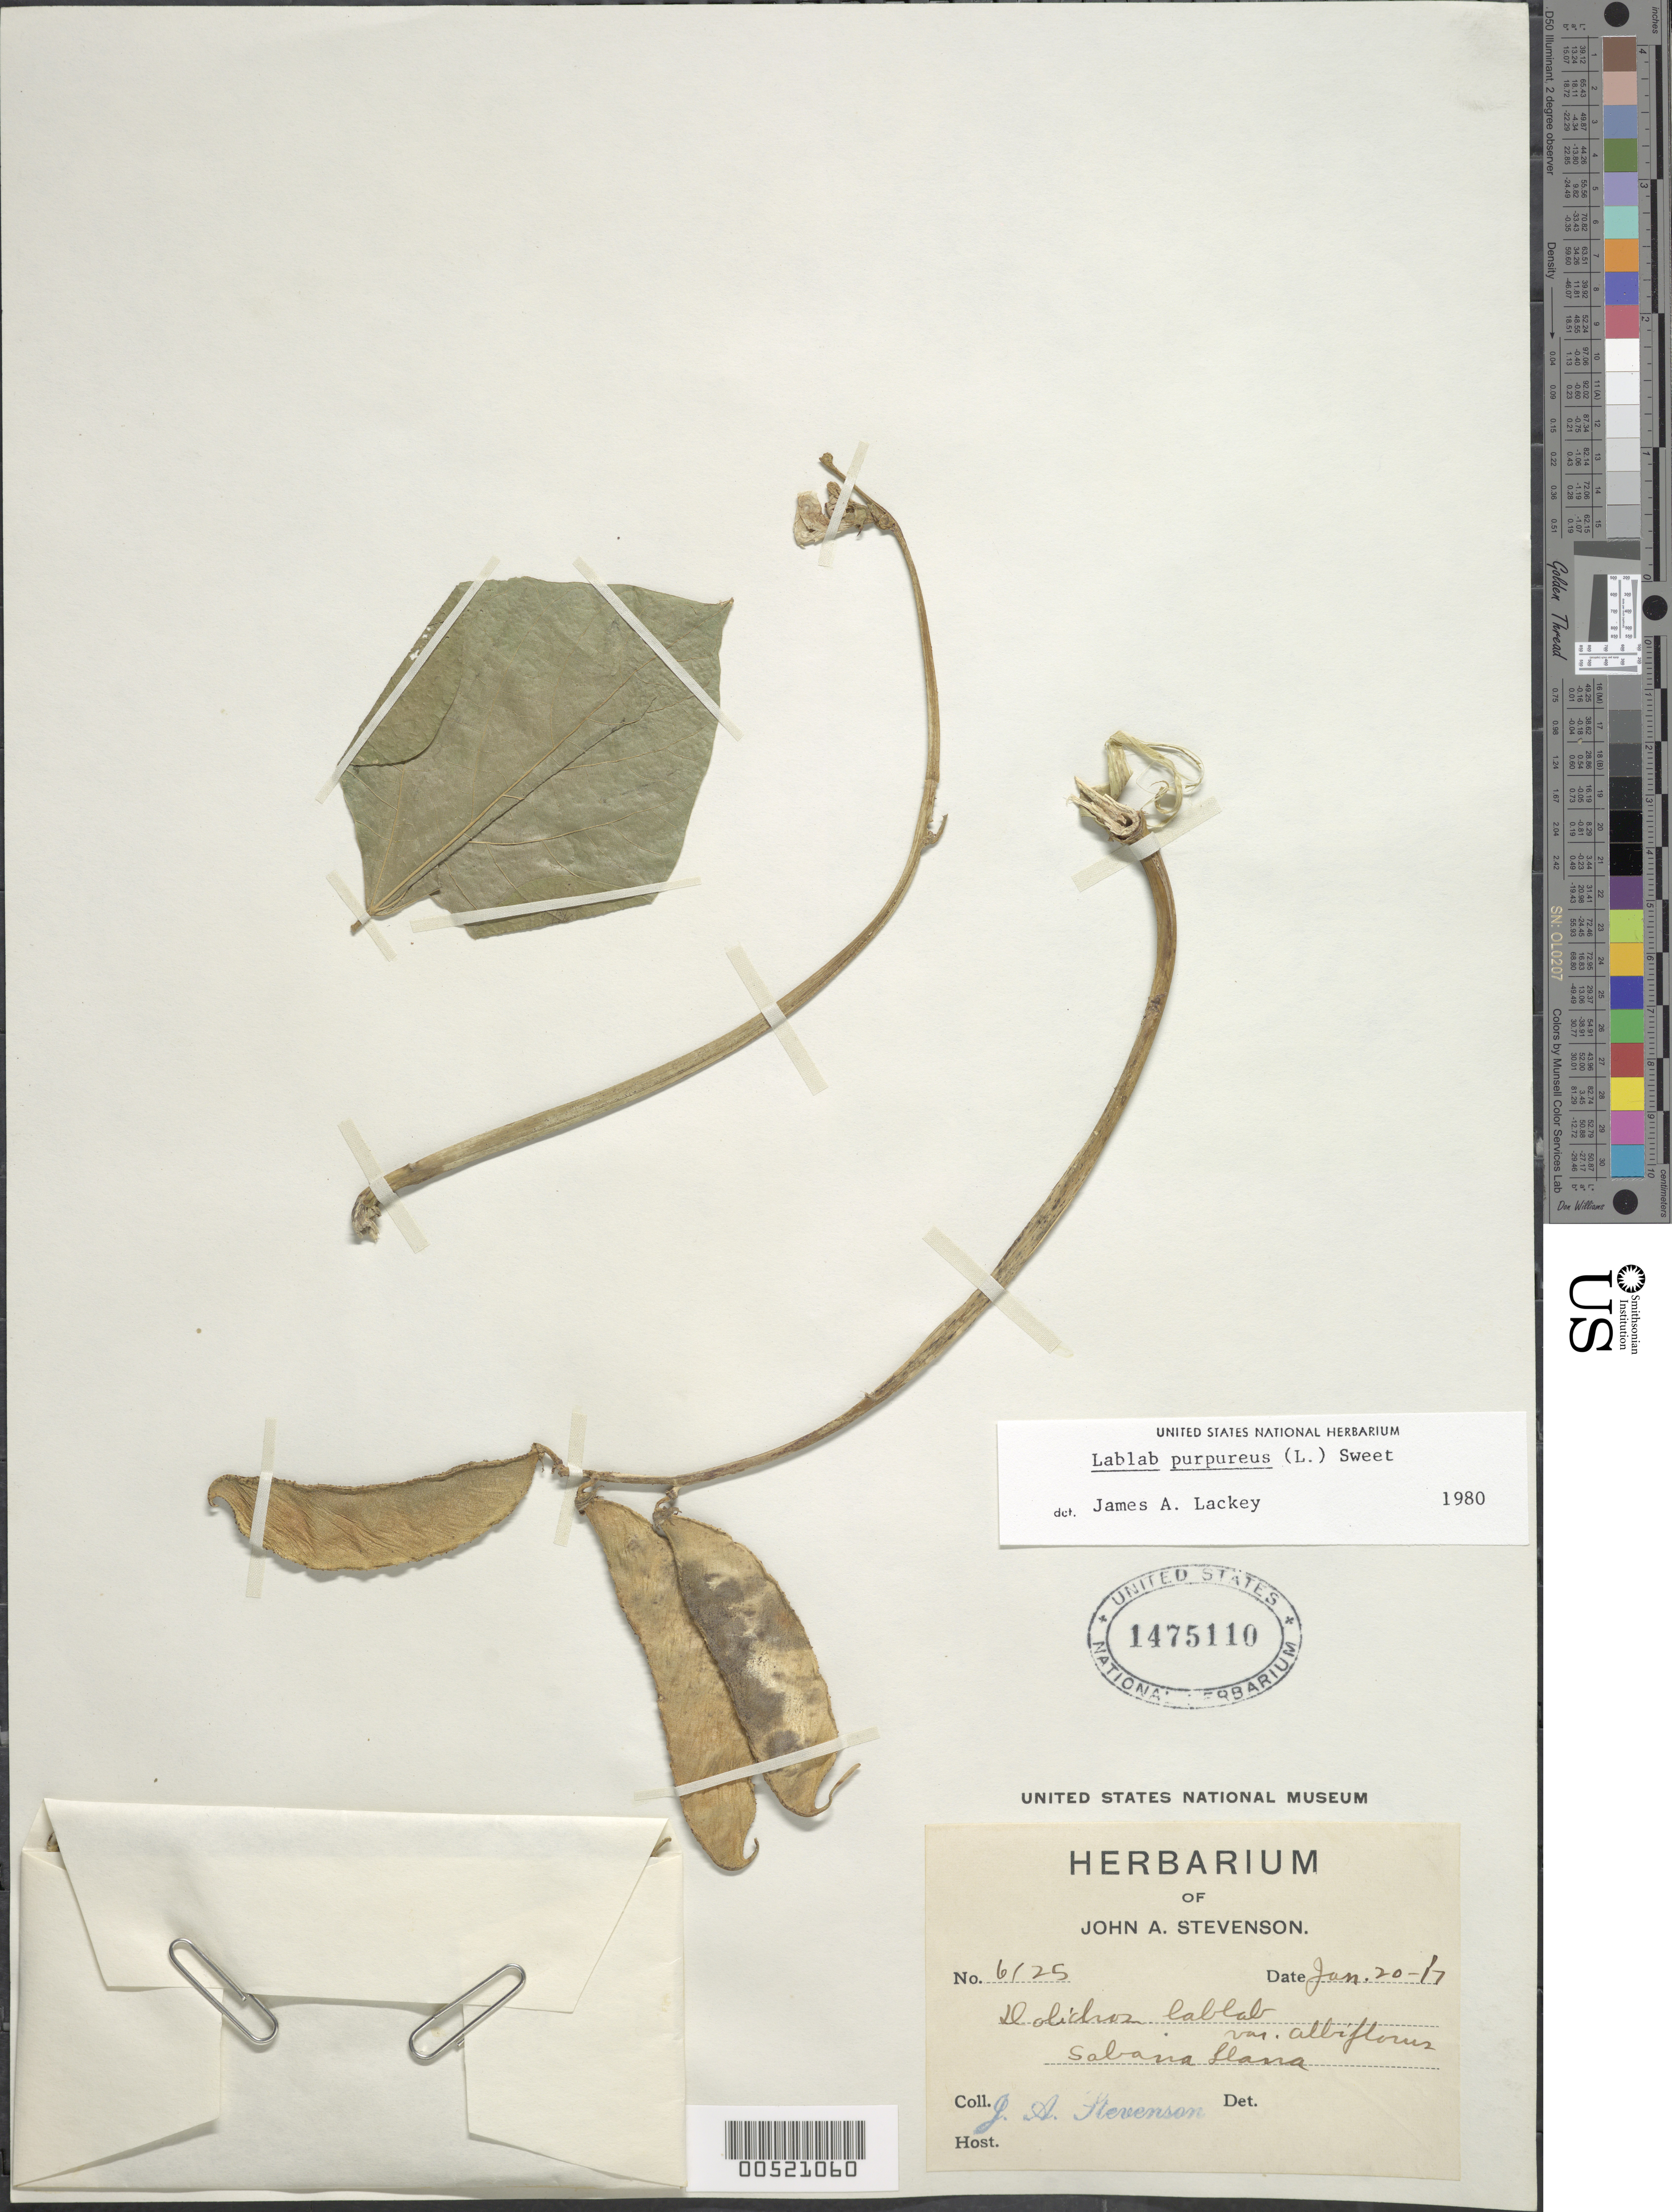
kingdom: Plantae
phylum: Tracheophyta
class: Magnoliopsida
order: Fabales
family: Fabaceae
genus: Lablab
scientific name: Lablab purpureus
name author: (L.) Sweet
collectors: J. Stevenson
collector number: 6125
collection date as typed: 20 Jan 1917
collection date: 1917-01-20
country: Puerto Rico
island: Greater Antilles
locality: Sabana Llana.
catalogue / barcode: US 1475110